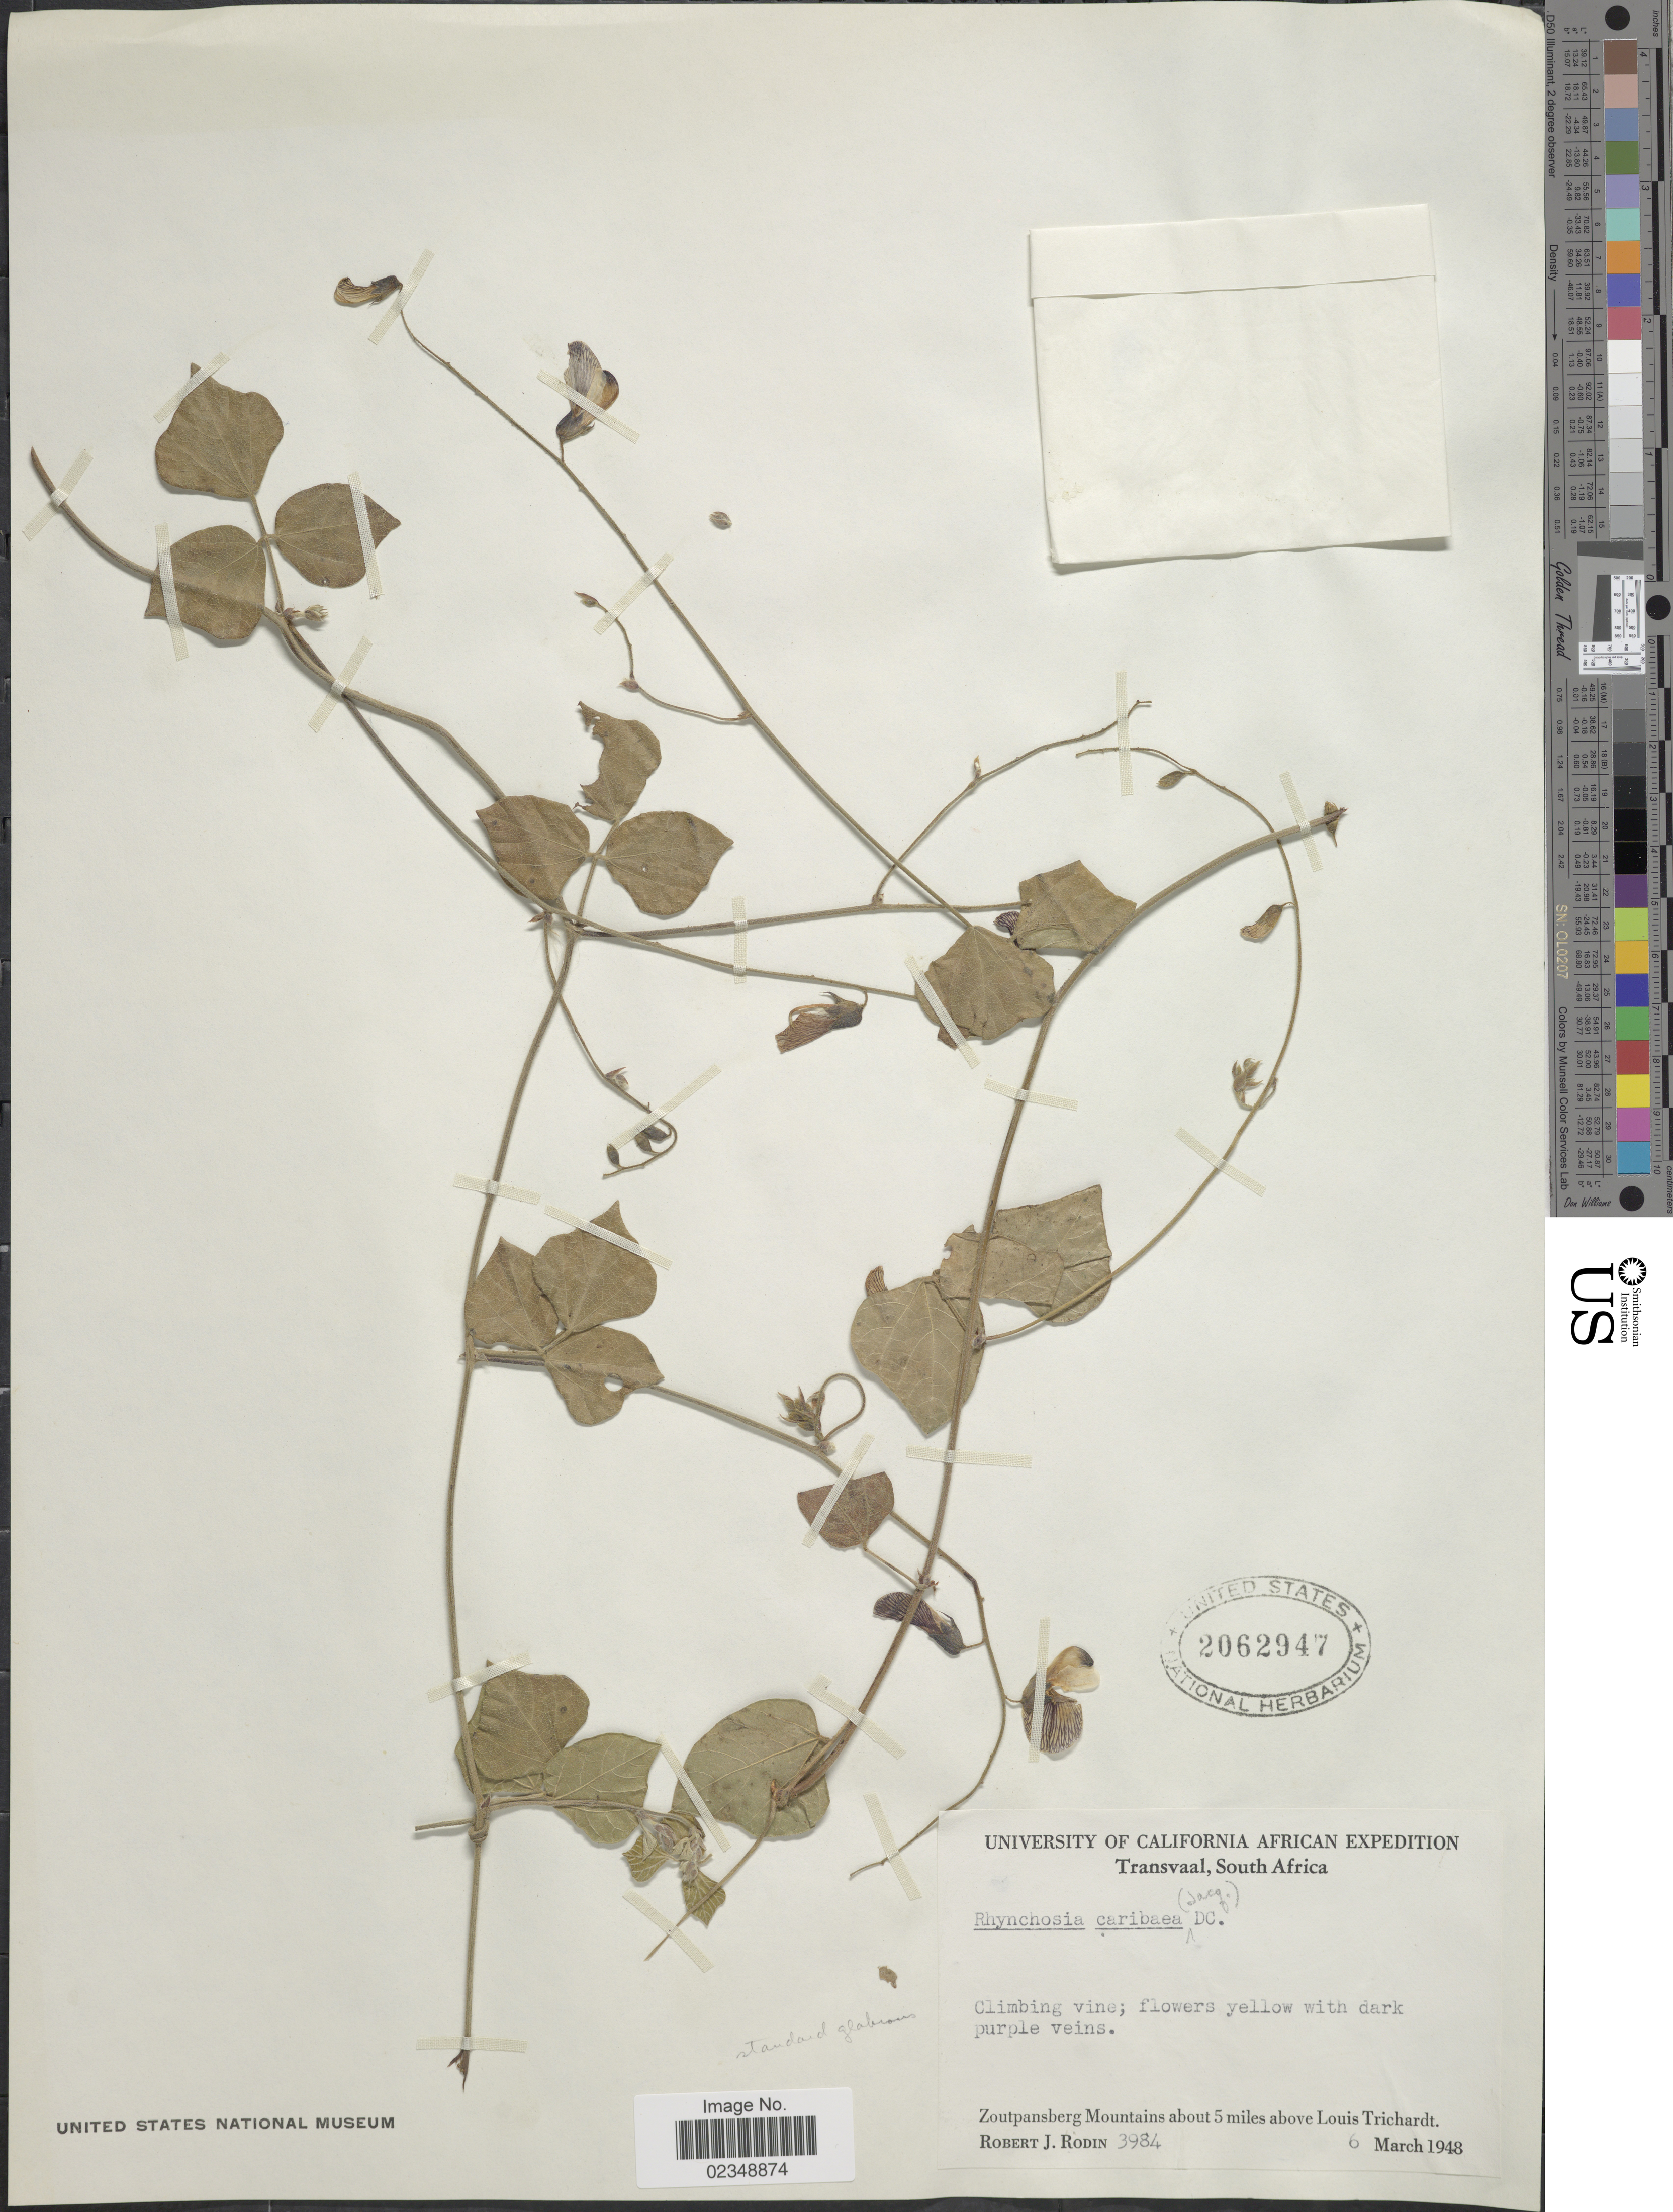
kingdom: Plantae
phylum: Tracheophyta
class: Magnoliopsida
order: Fabales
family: Fabaceae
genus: Rhynchosia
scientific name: Rhynchosia gibba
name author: E. Mey.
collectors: R. J. Rodin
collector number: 3984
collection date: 1948-03-06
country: South Africa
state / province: Limpopo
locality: Transvaal, South Africa. Zoutpansberg Mountains about 5 miles above Louis Trichardt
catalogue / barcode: US 2062947